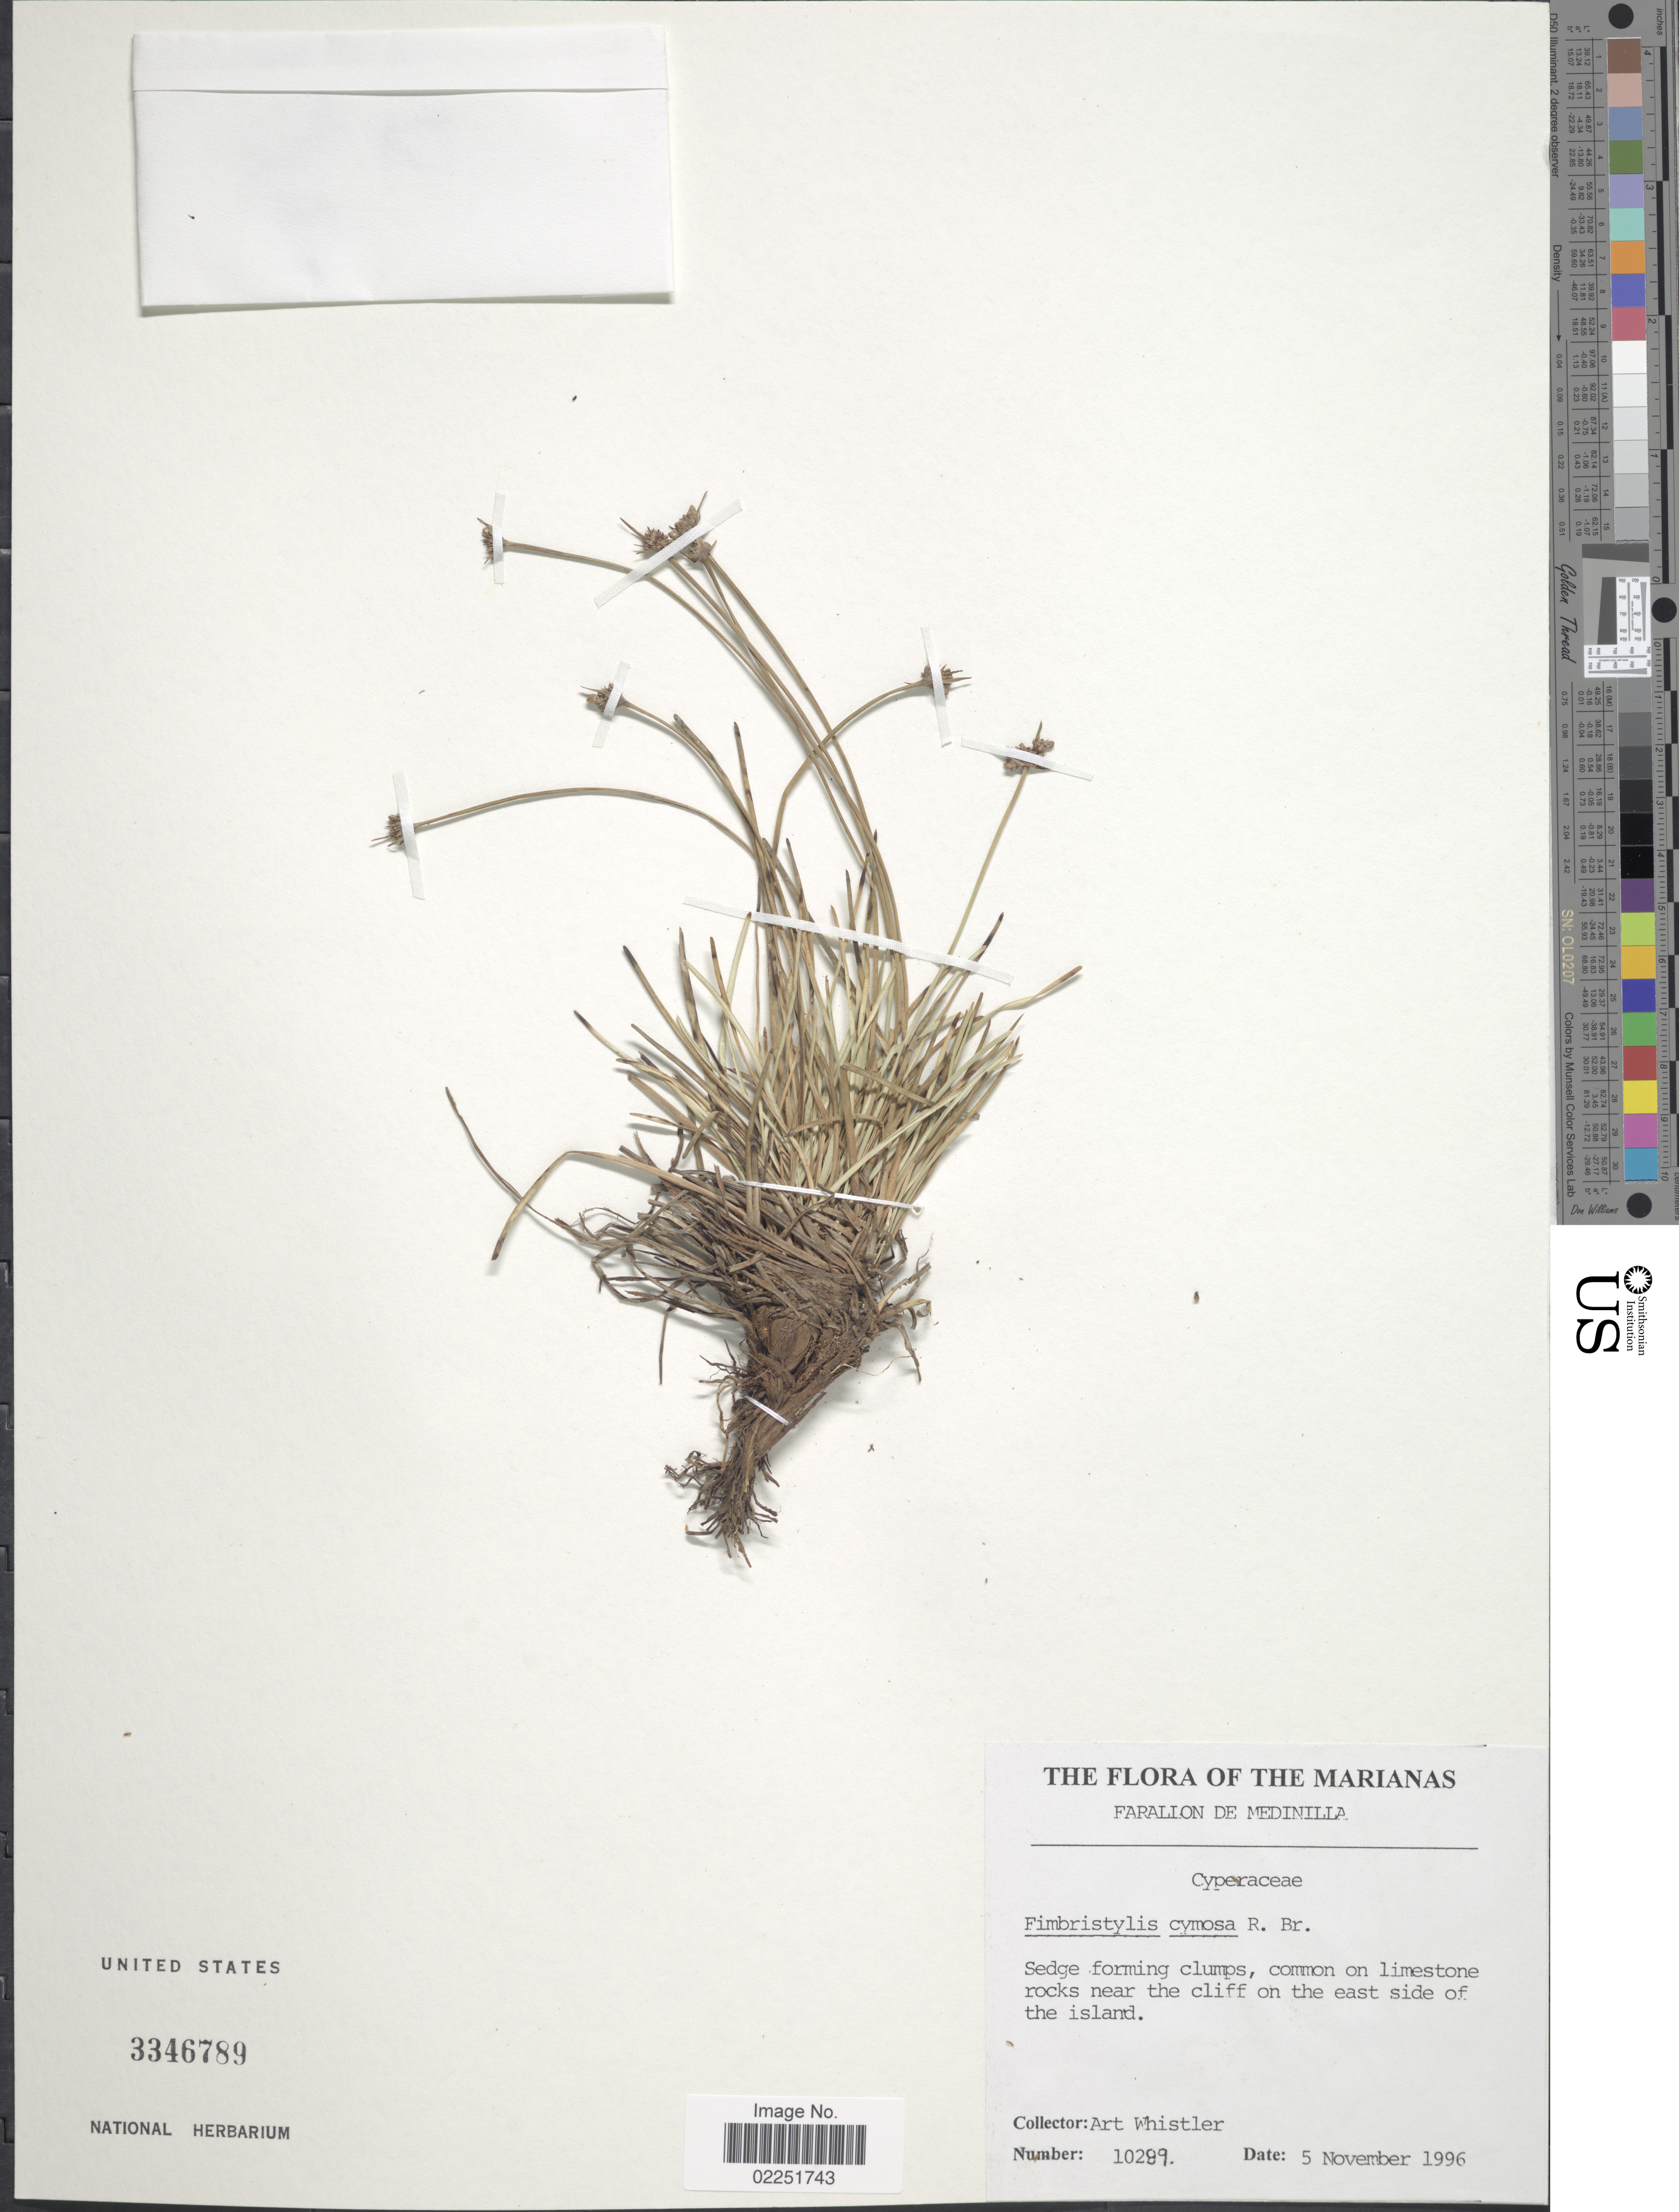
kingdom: Plantae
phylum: Tracheophyta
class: Liliopsida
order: Poales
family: Cyperaceae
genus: Fimbristylis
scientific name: Fimbristylis cymosa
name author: R. Br.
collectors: A. Whistler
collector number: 10289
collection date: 1996-11-05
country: Northern Mariana Islands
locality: Marianas, Faralion de Medinilia, limestone rocks near the cliff on the east side of the island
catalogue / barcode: US 3346789